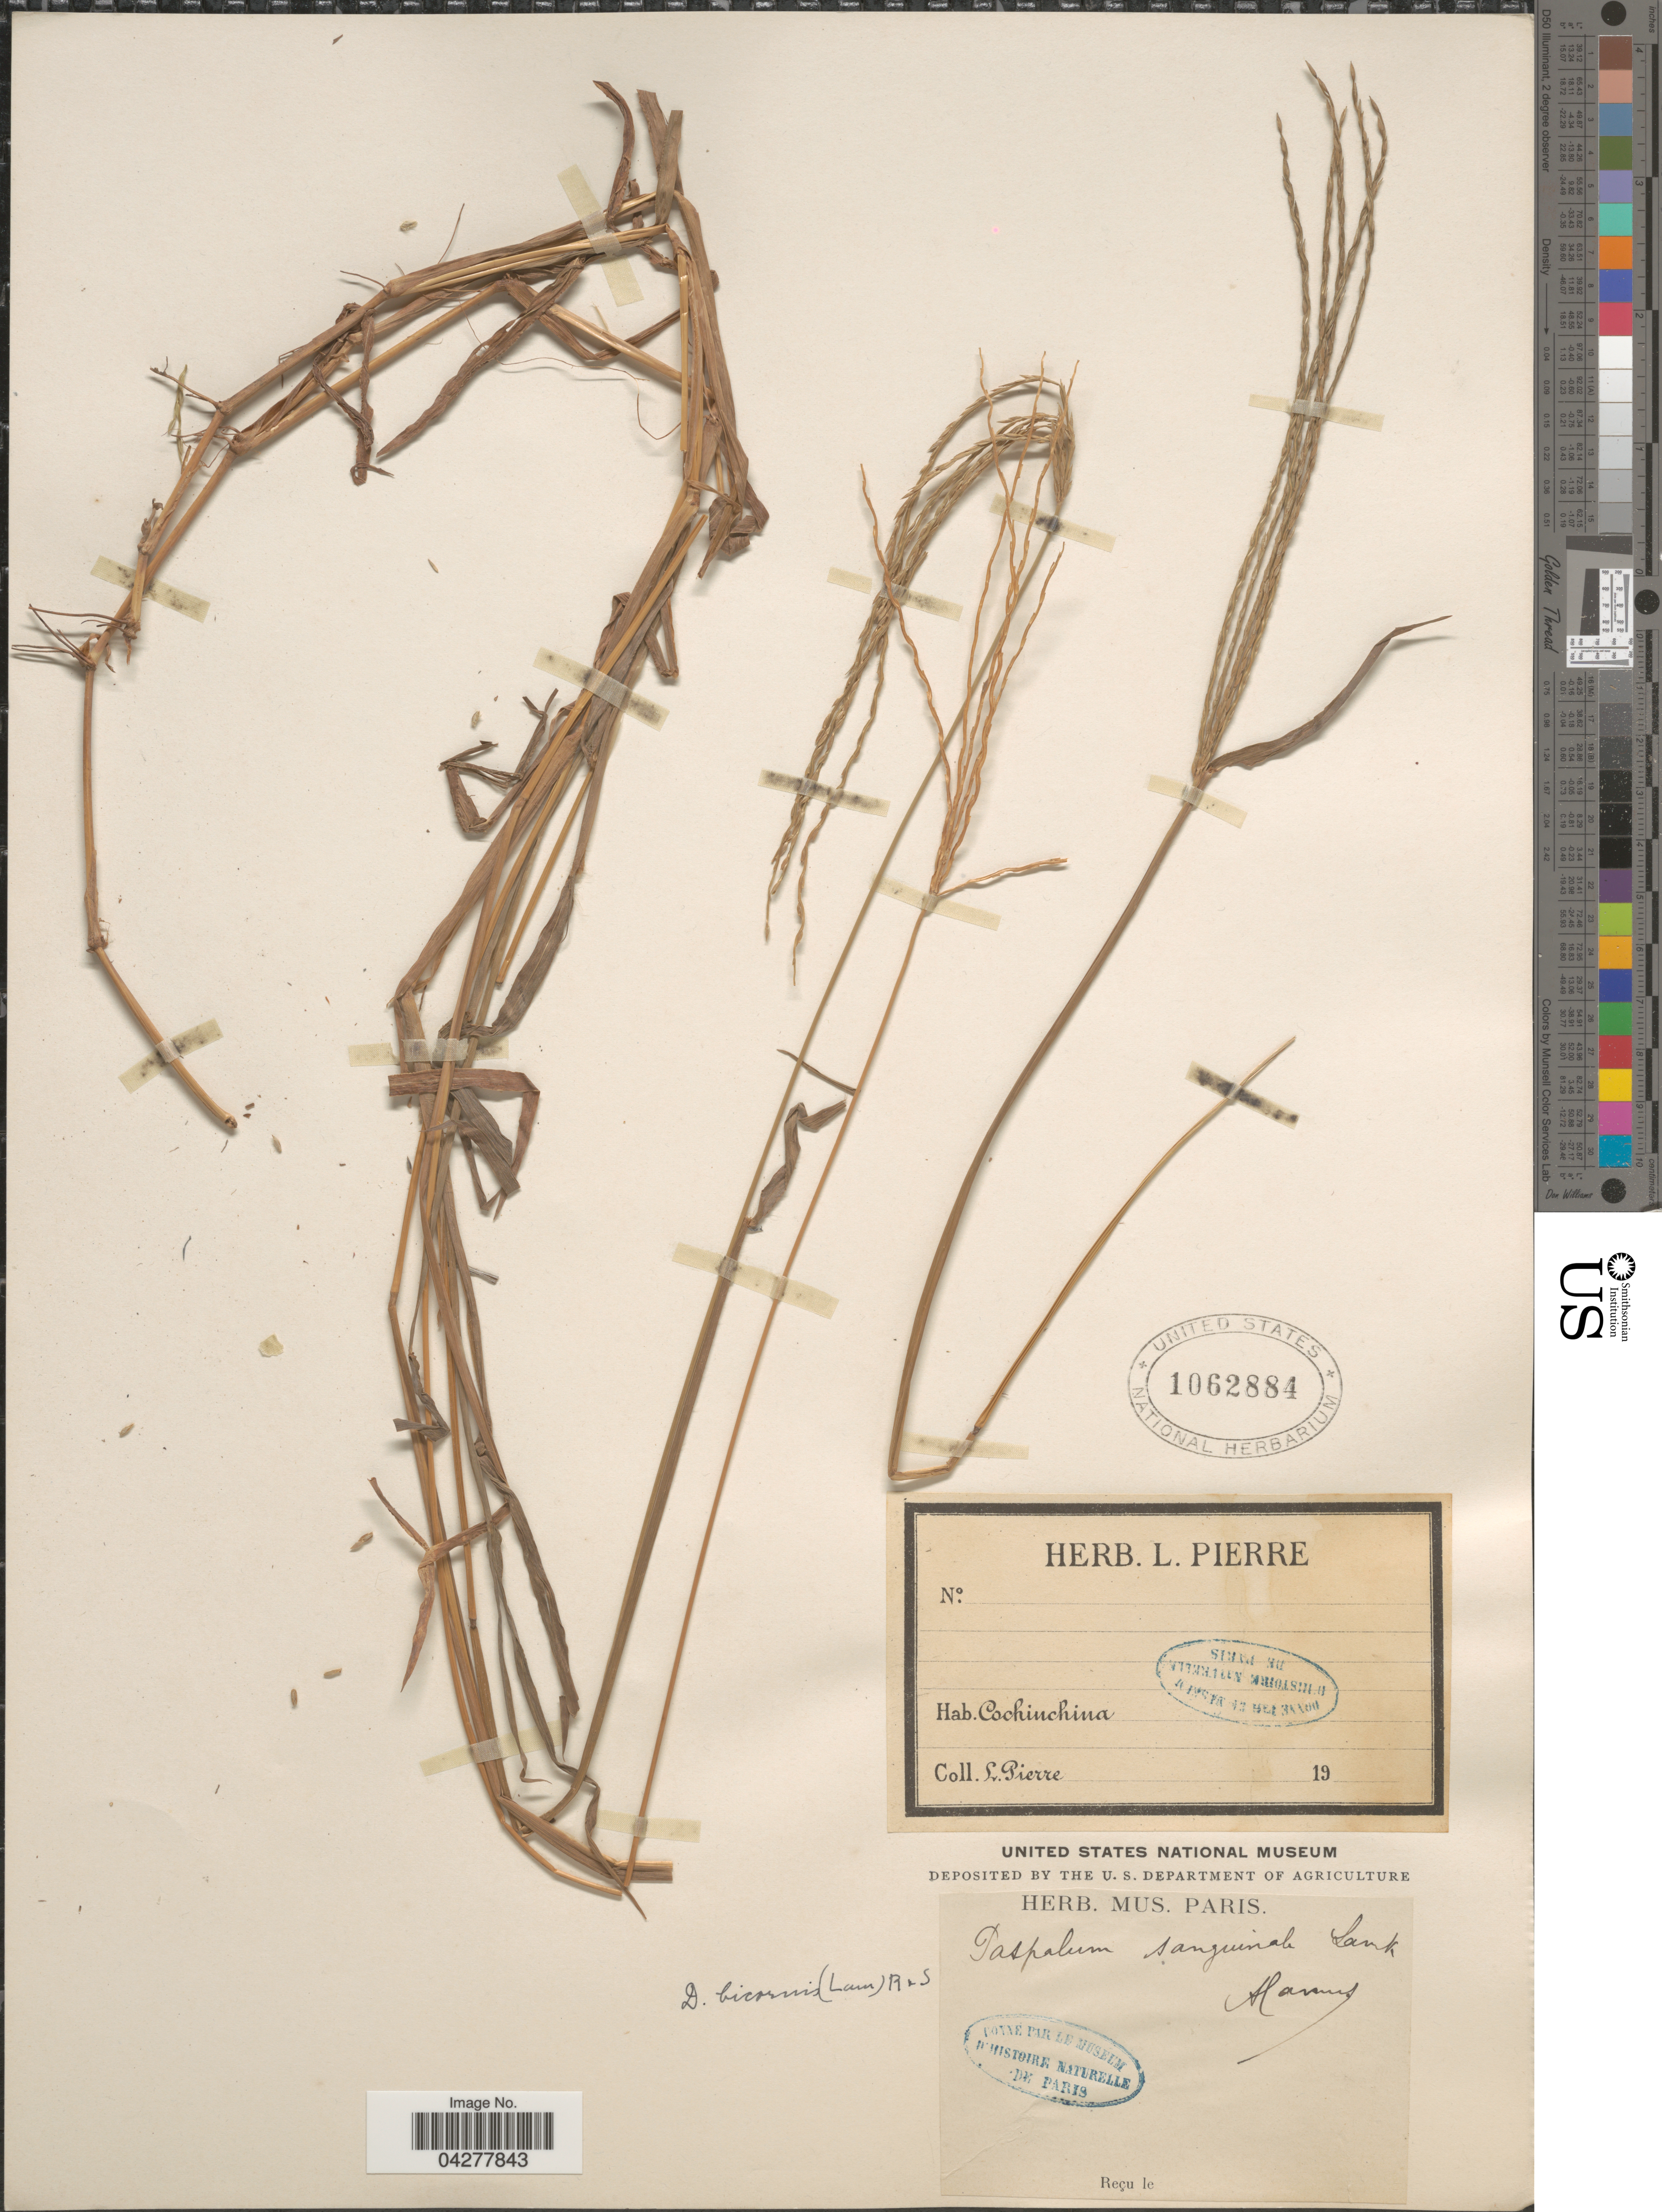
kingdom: Plantae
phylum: Tracheophyta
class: Liliopsida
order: Poales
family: Poaceae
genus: Digitaria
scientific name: Digitaria bicornis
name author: (Lam.) Roem. & Schult.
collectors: L. Pierre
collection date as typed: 19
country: Vietnam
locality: Cochinchina.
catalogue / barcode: US 1062884